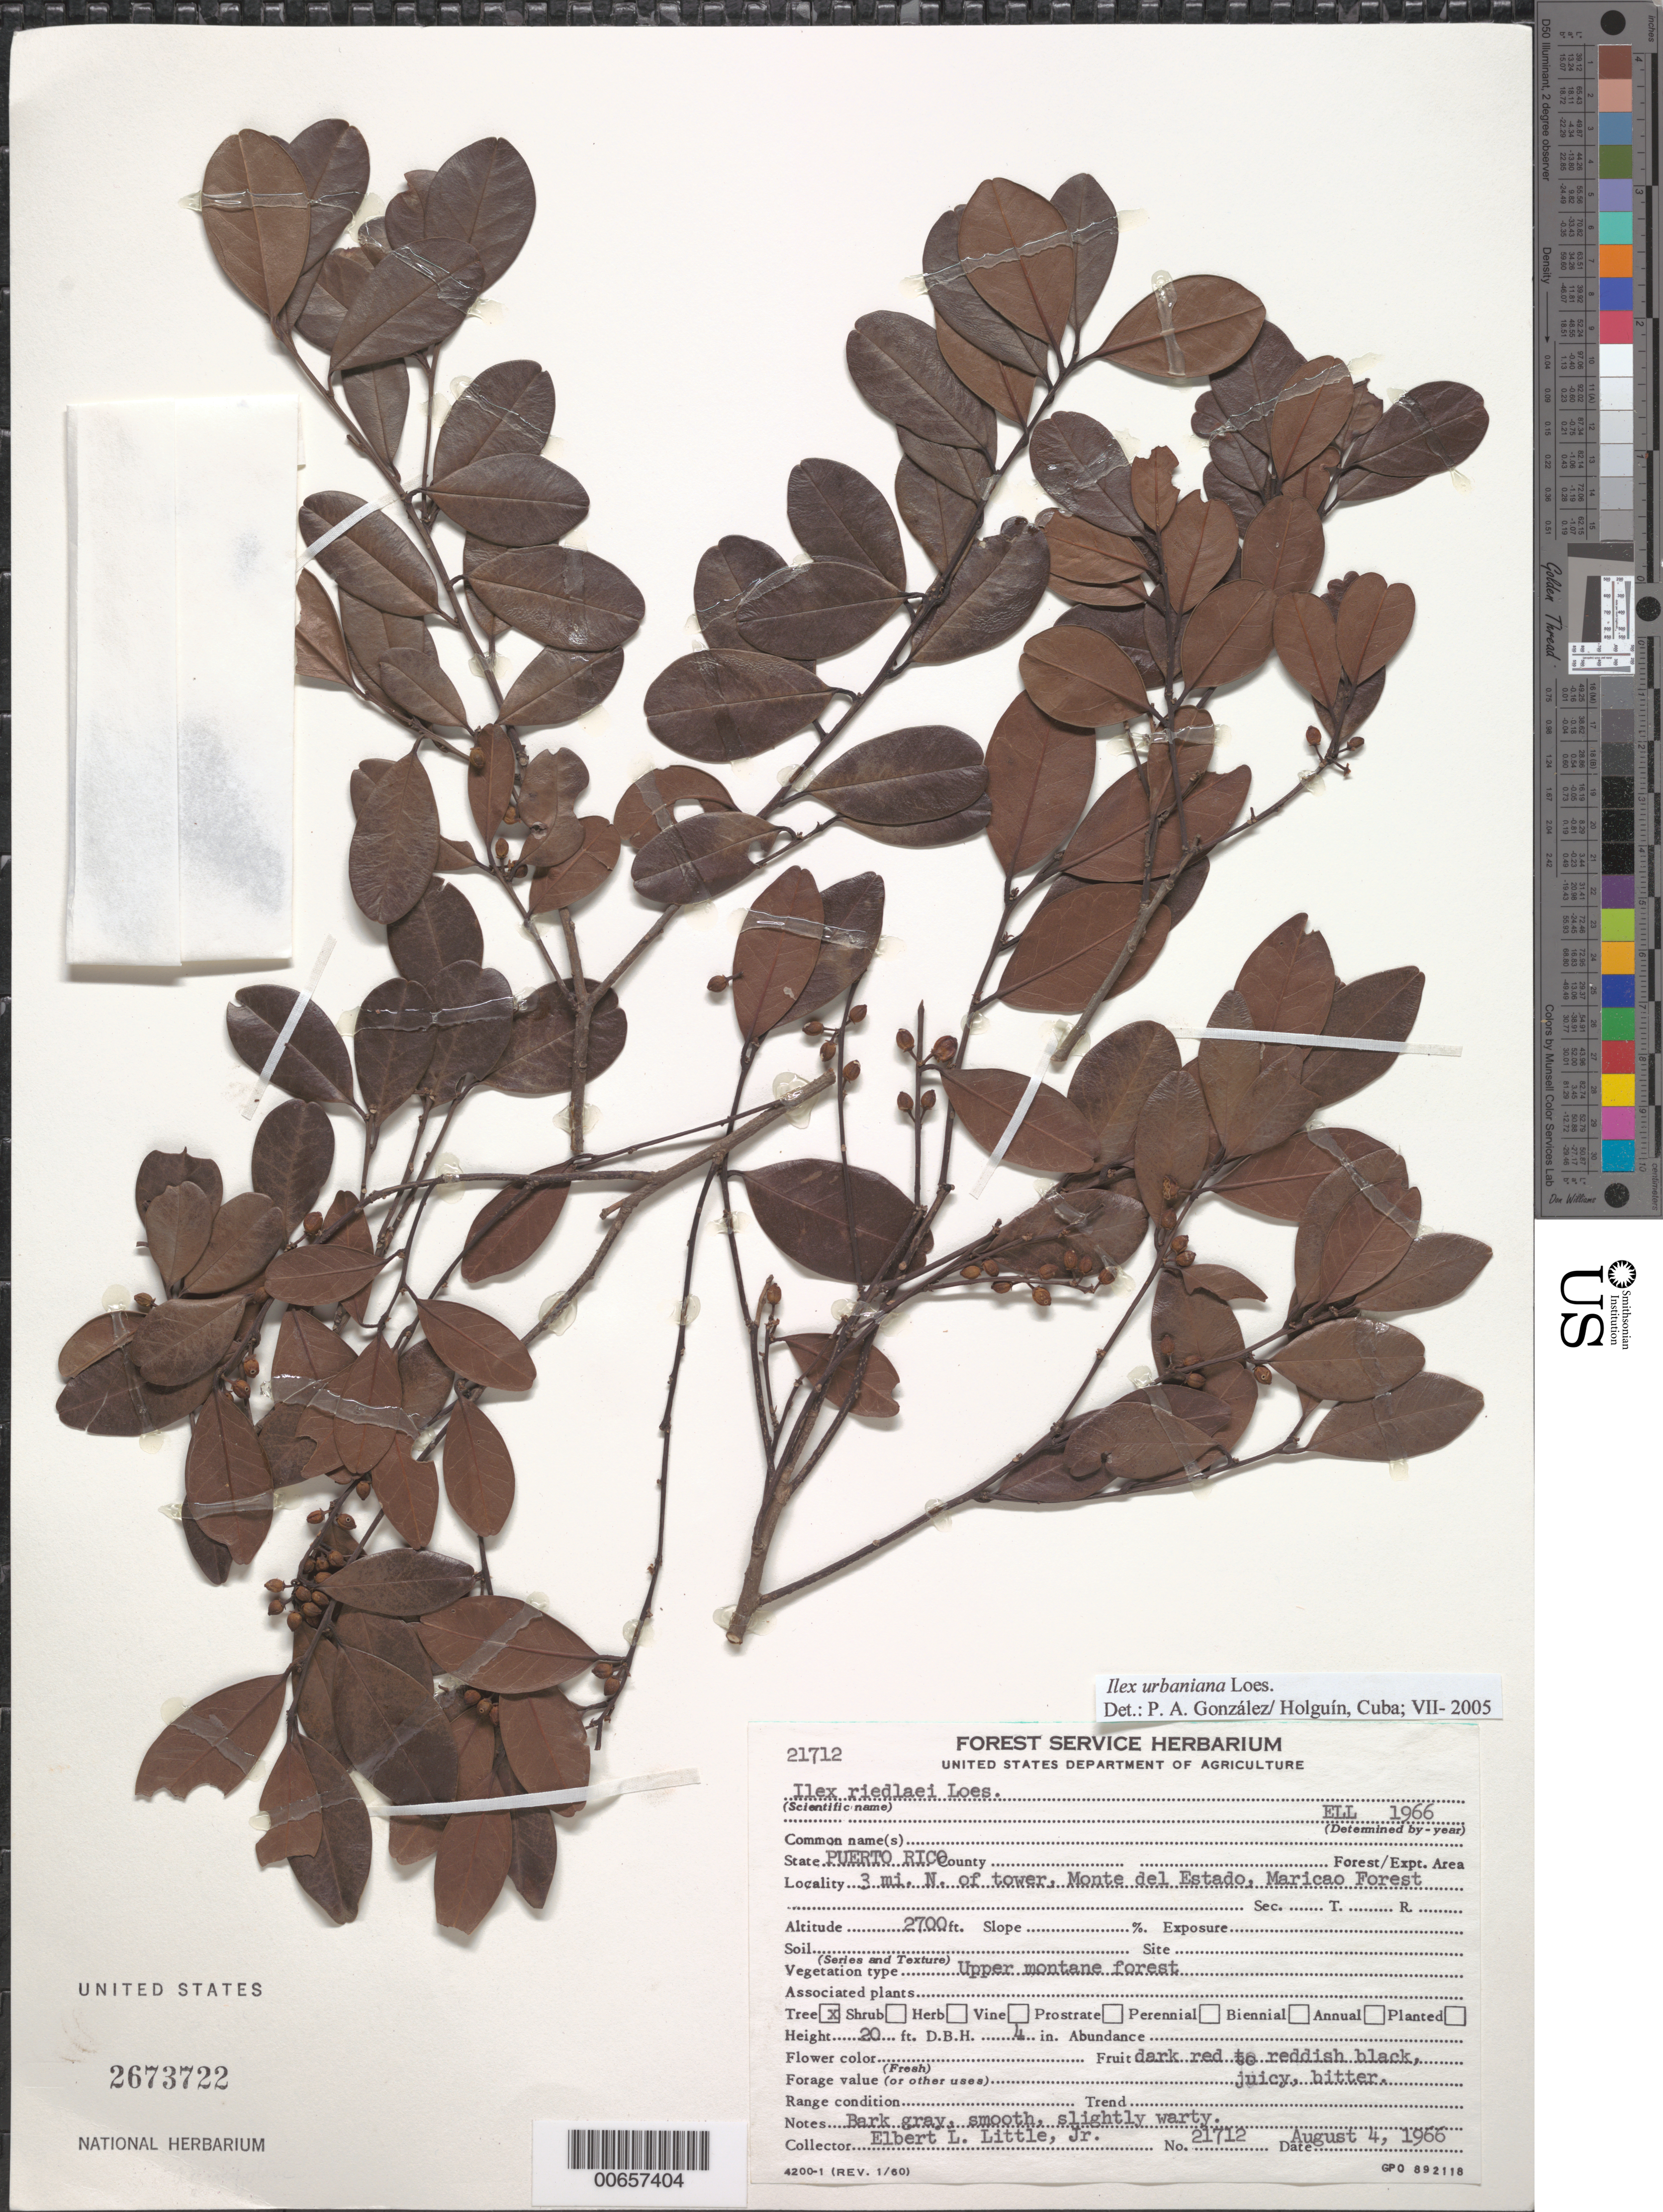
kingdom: Plantae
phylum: Tracheophyta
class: Magnoliopsida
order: Aquifoliales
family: Aquifoliaceae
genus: Ilex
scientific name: Ilex urbaniana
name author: Loes.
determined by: González, P. A.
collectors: E. L. Little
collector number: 21712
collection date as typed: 04 Aug 1966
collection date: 1966-08-04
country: Puerto Rico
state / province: Maricao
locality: Monte del Estado, 3 mi N of Tower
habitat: Upper montane forest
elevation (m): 823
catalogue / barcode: US 2673722